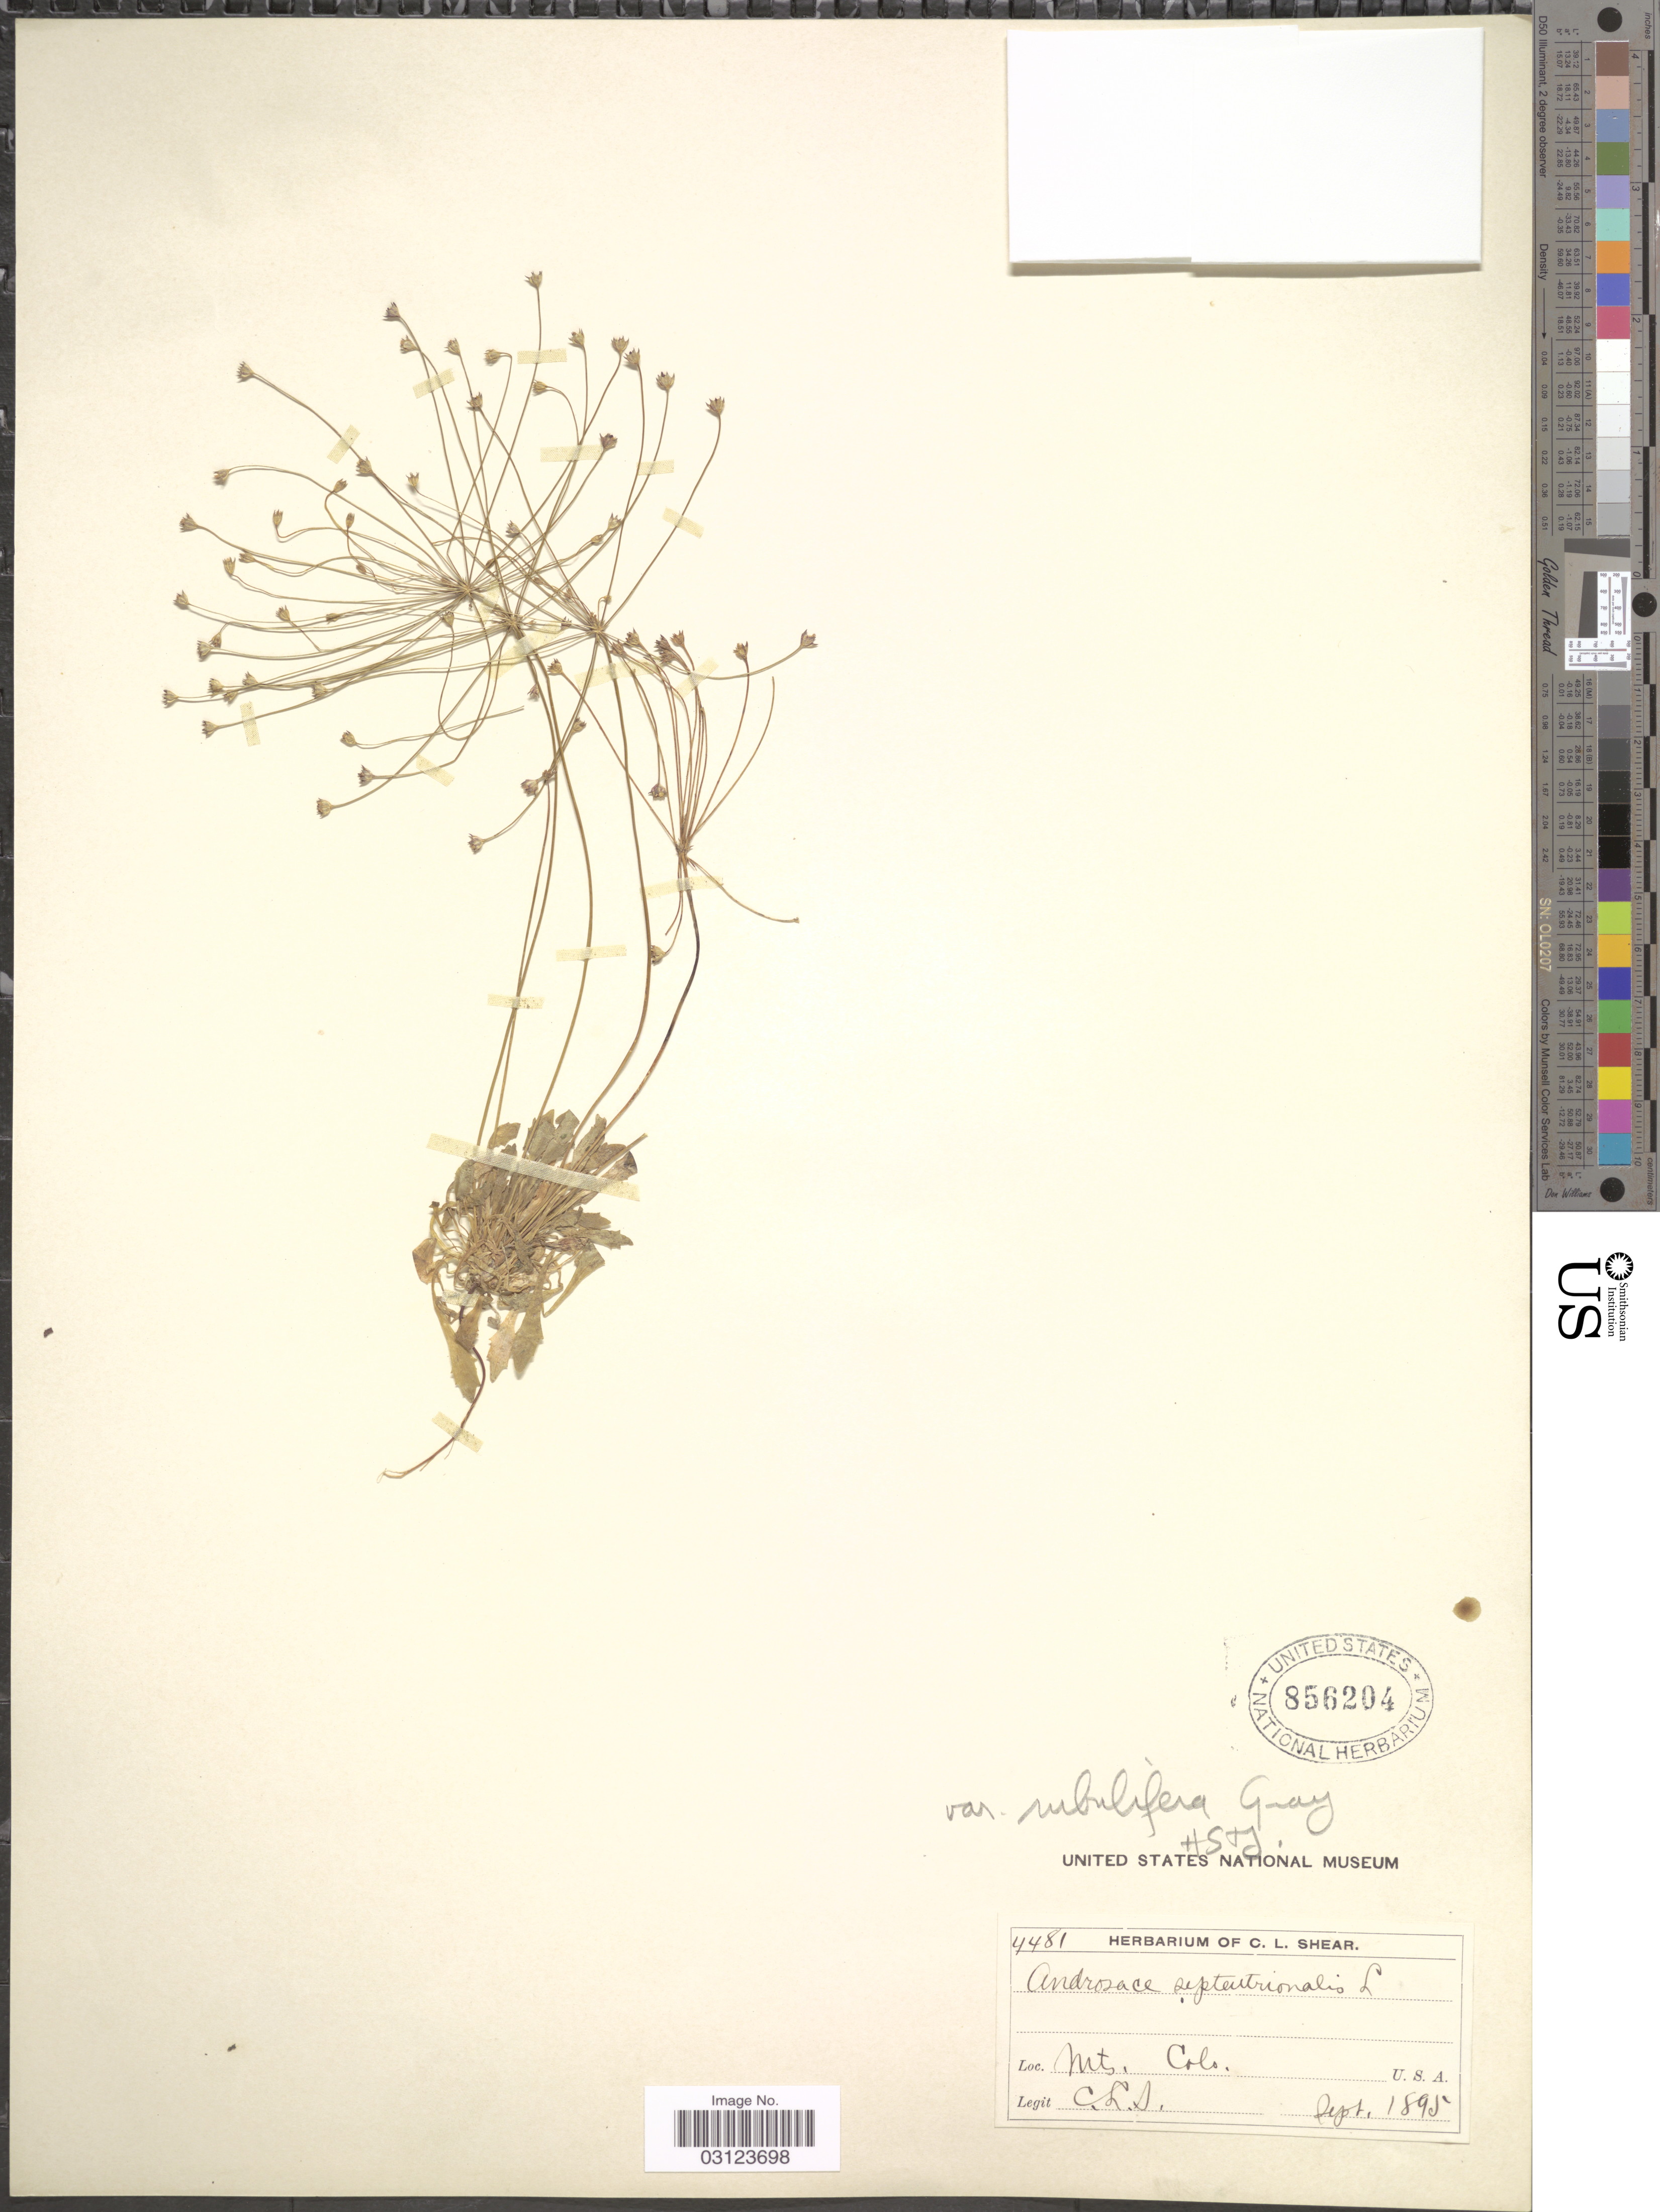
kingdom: Plantae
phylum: Tracheophyta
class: Magnoliopsida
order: Ericales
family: Primulaceae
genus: Androsace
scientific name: Androsace septentrionalis subsp. subulifera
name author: (A. Gray) G.T. Robbins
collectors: C. L. Shear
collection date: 1895-09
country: United States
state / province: Colorado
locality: Mts. Colo.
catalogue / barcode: US 856204